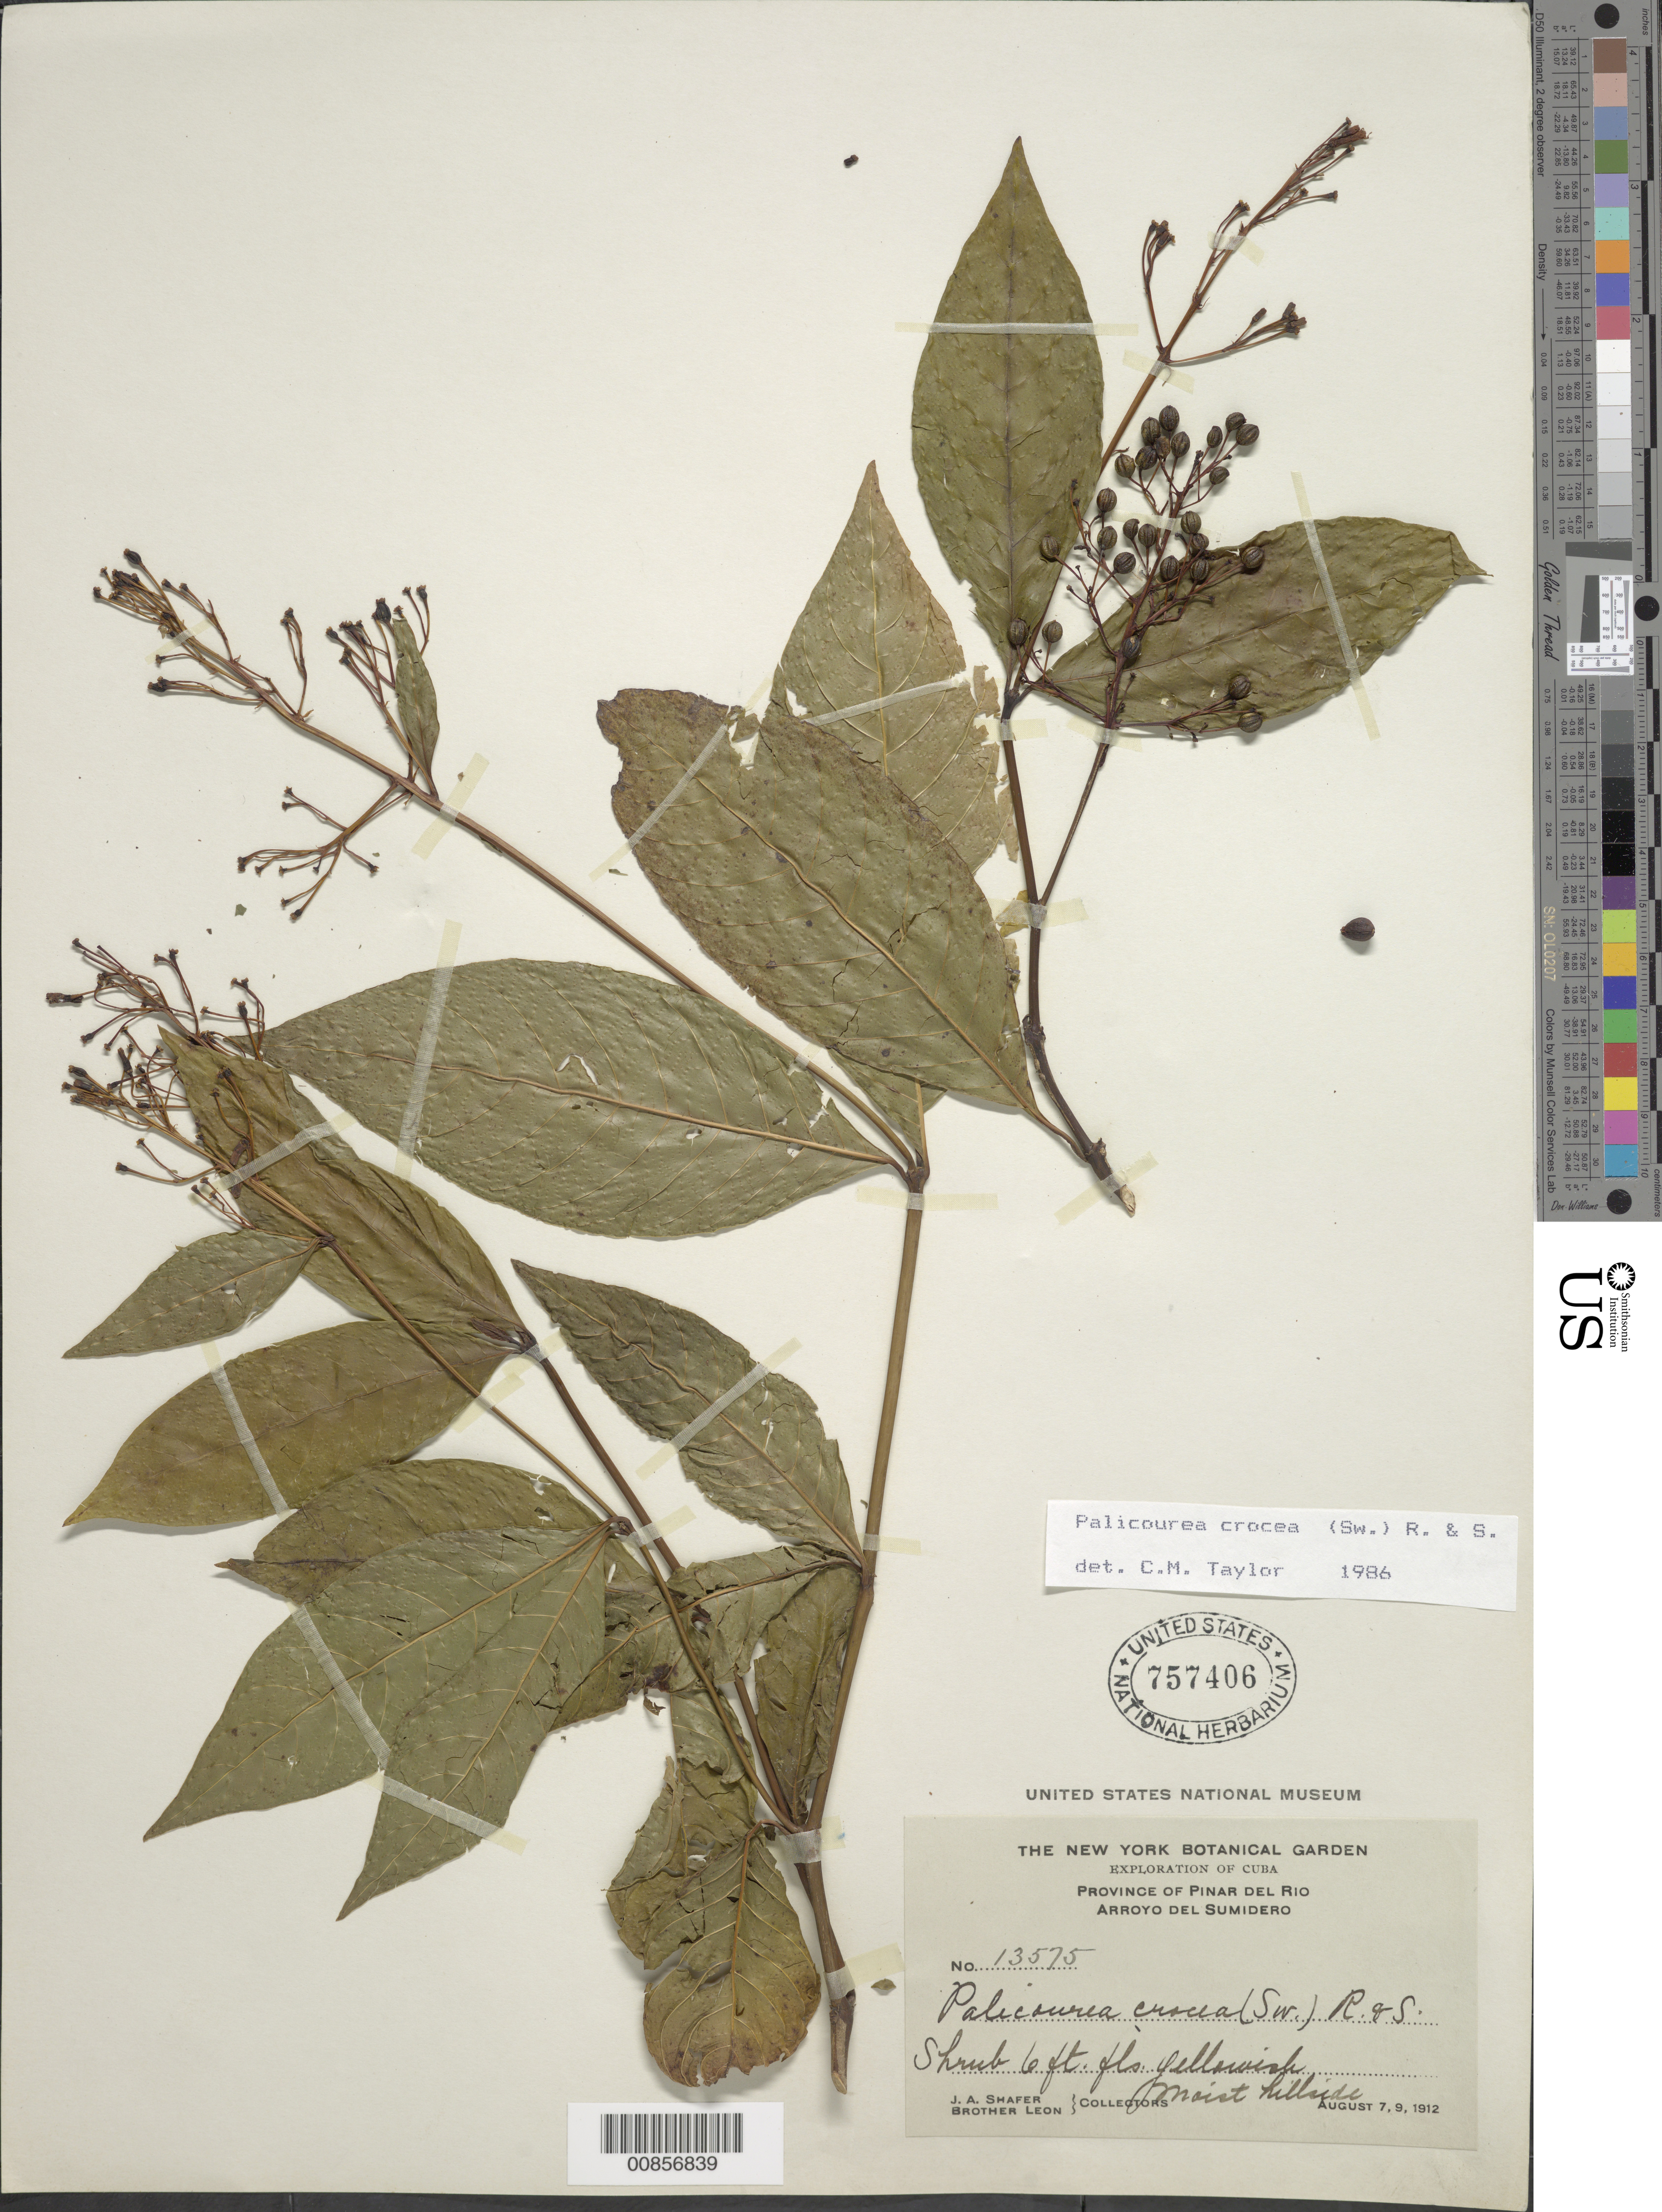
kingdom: Plantae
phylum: Tracheophyta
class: Magnoliopsida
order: Gentianales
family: Rubiaceae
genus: Palicourea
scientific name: Palicourea crocea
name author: (Sw.) Schult.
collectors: J. A. Shafer & Bro. León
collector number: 13575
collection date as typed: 07 Aug 1912 and 09 Aug 1912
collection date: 1912-08-07,1912-08-09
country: Cuba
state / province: Pinar del Río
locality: Arroyo del Sumidero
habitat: Moist hillside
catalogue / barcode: US 757406